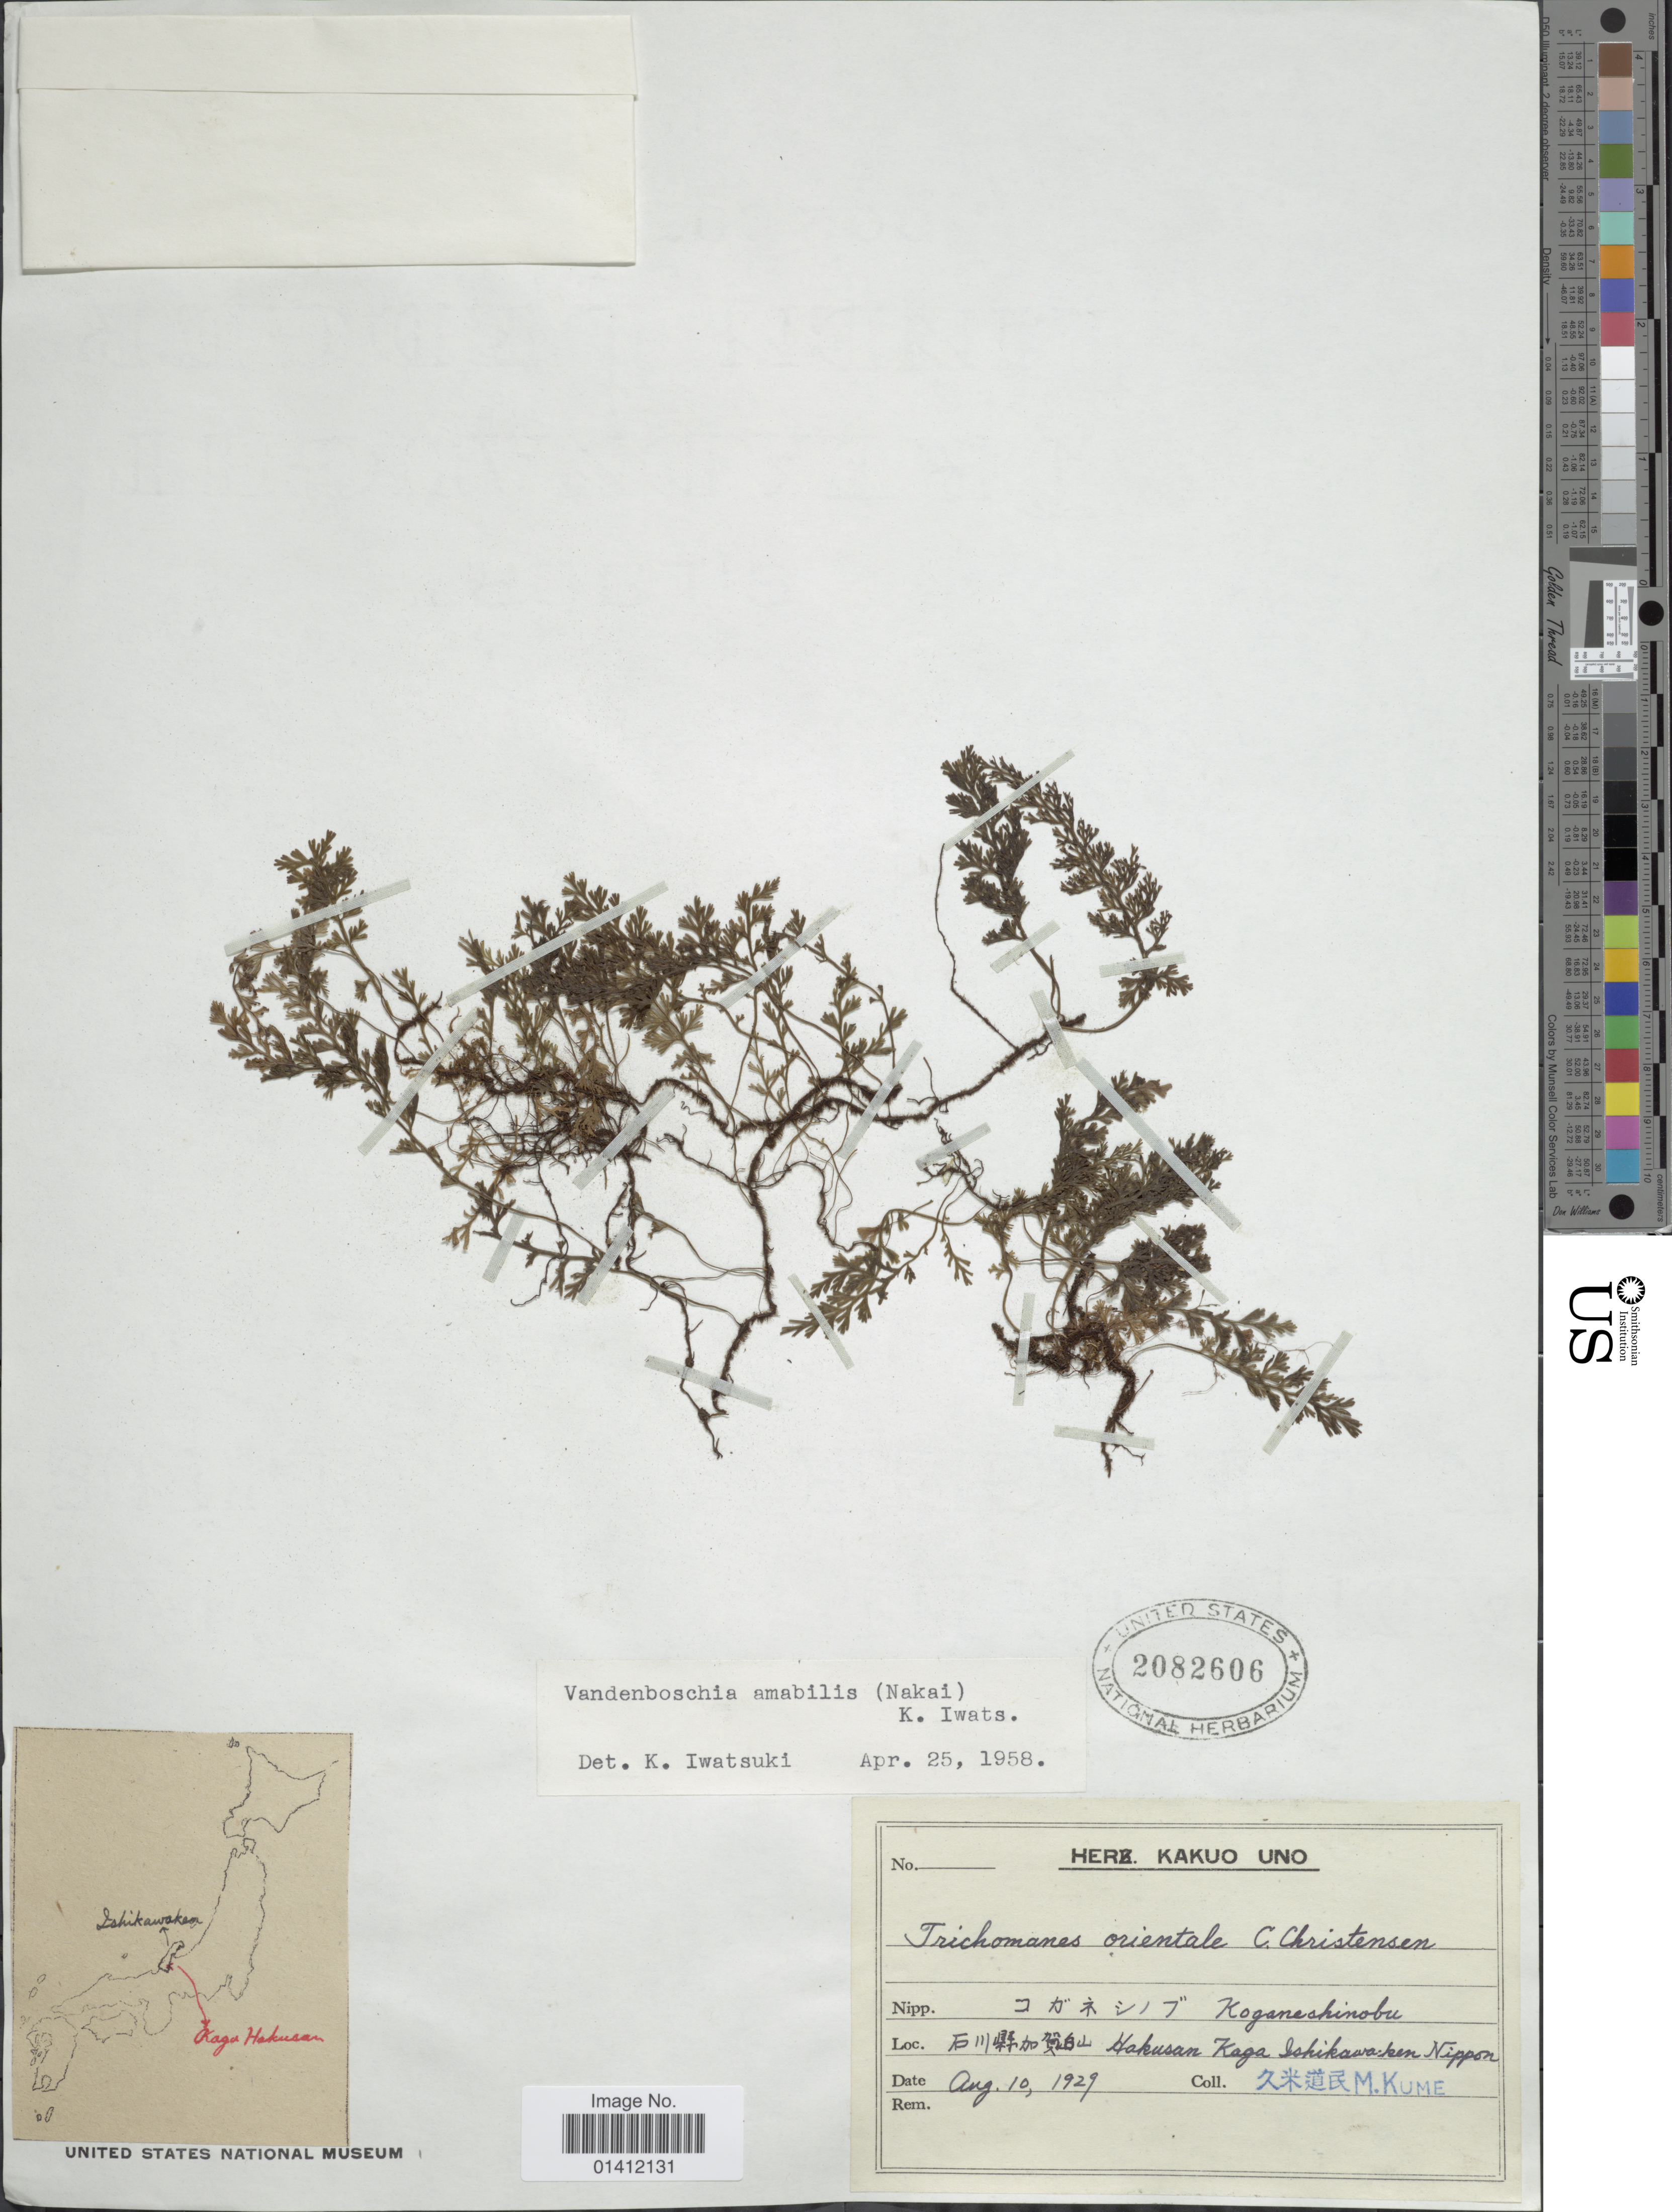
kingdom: Plantae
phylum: Tracheophyta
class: Polypodiopsida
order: Hymenophyllales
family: Hymenophyllaceae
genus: Vandenboschia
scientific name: Vandenboschia amabilis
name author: (Nakai) K. Iwats.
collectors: M. Kume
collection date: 1929-08-10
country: Japan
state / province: Isikawa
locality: Hakusan Kaga Ishikawa-ken Nippon.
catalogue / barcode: US 2082606